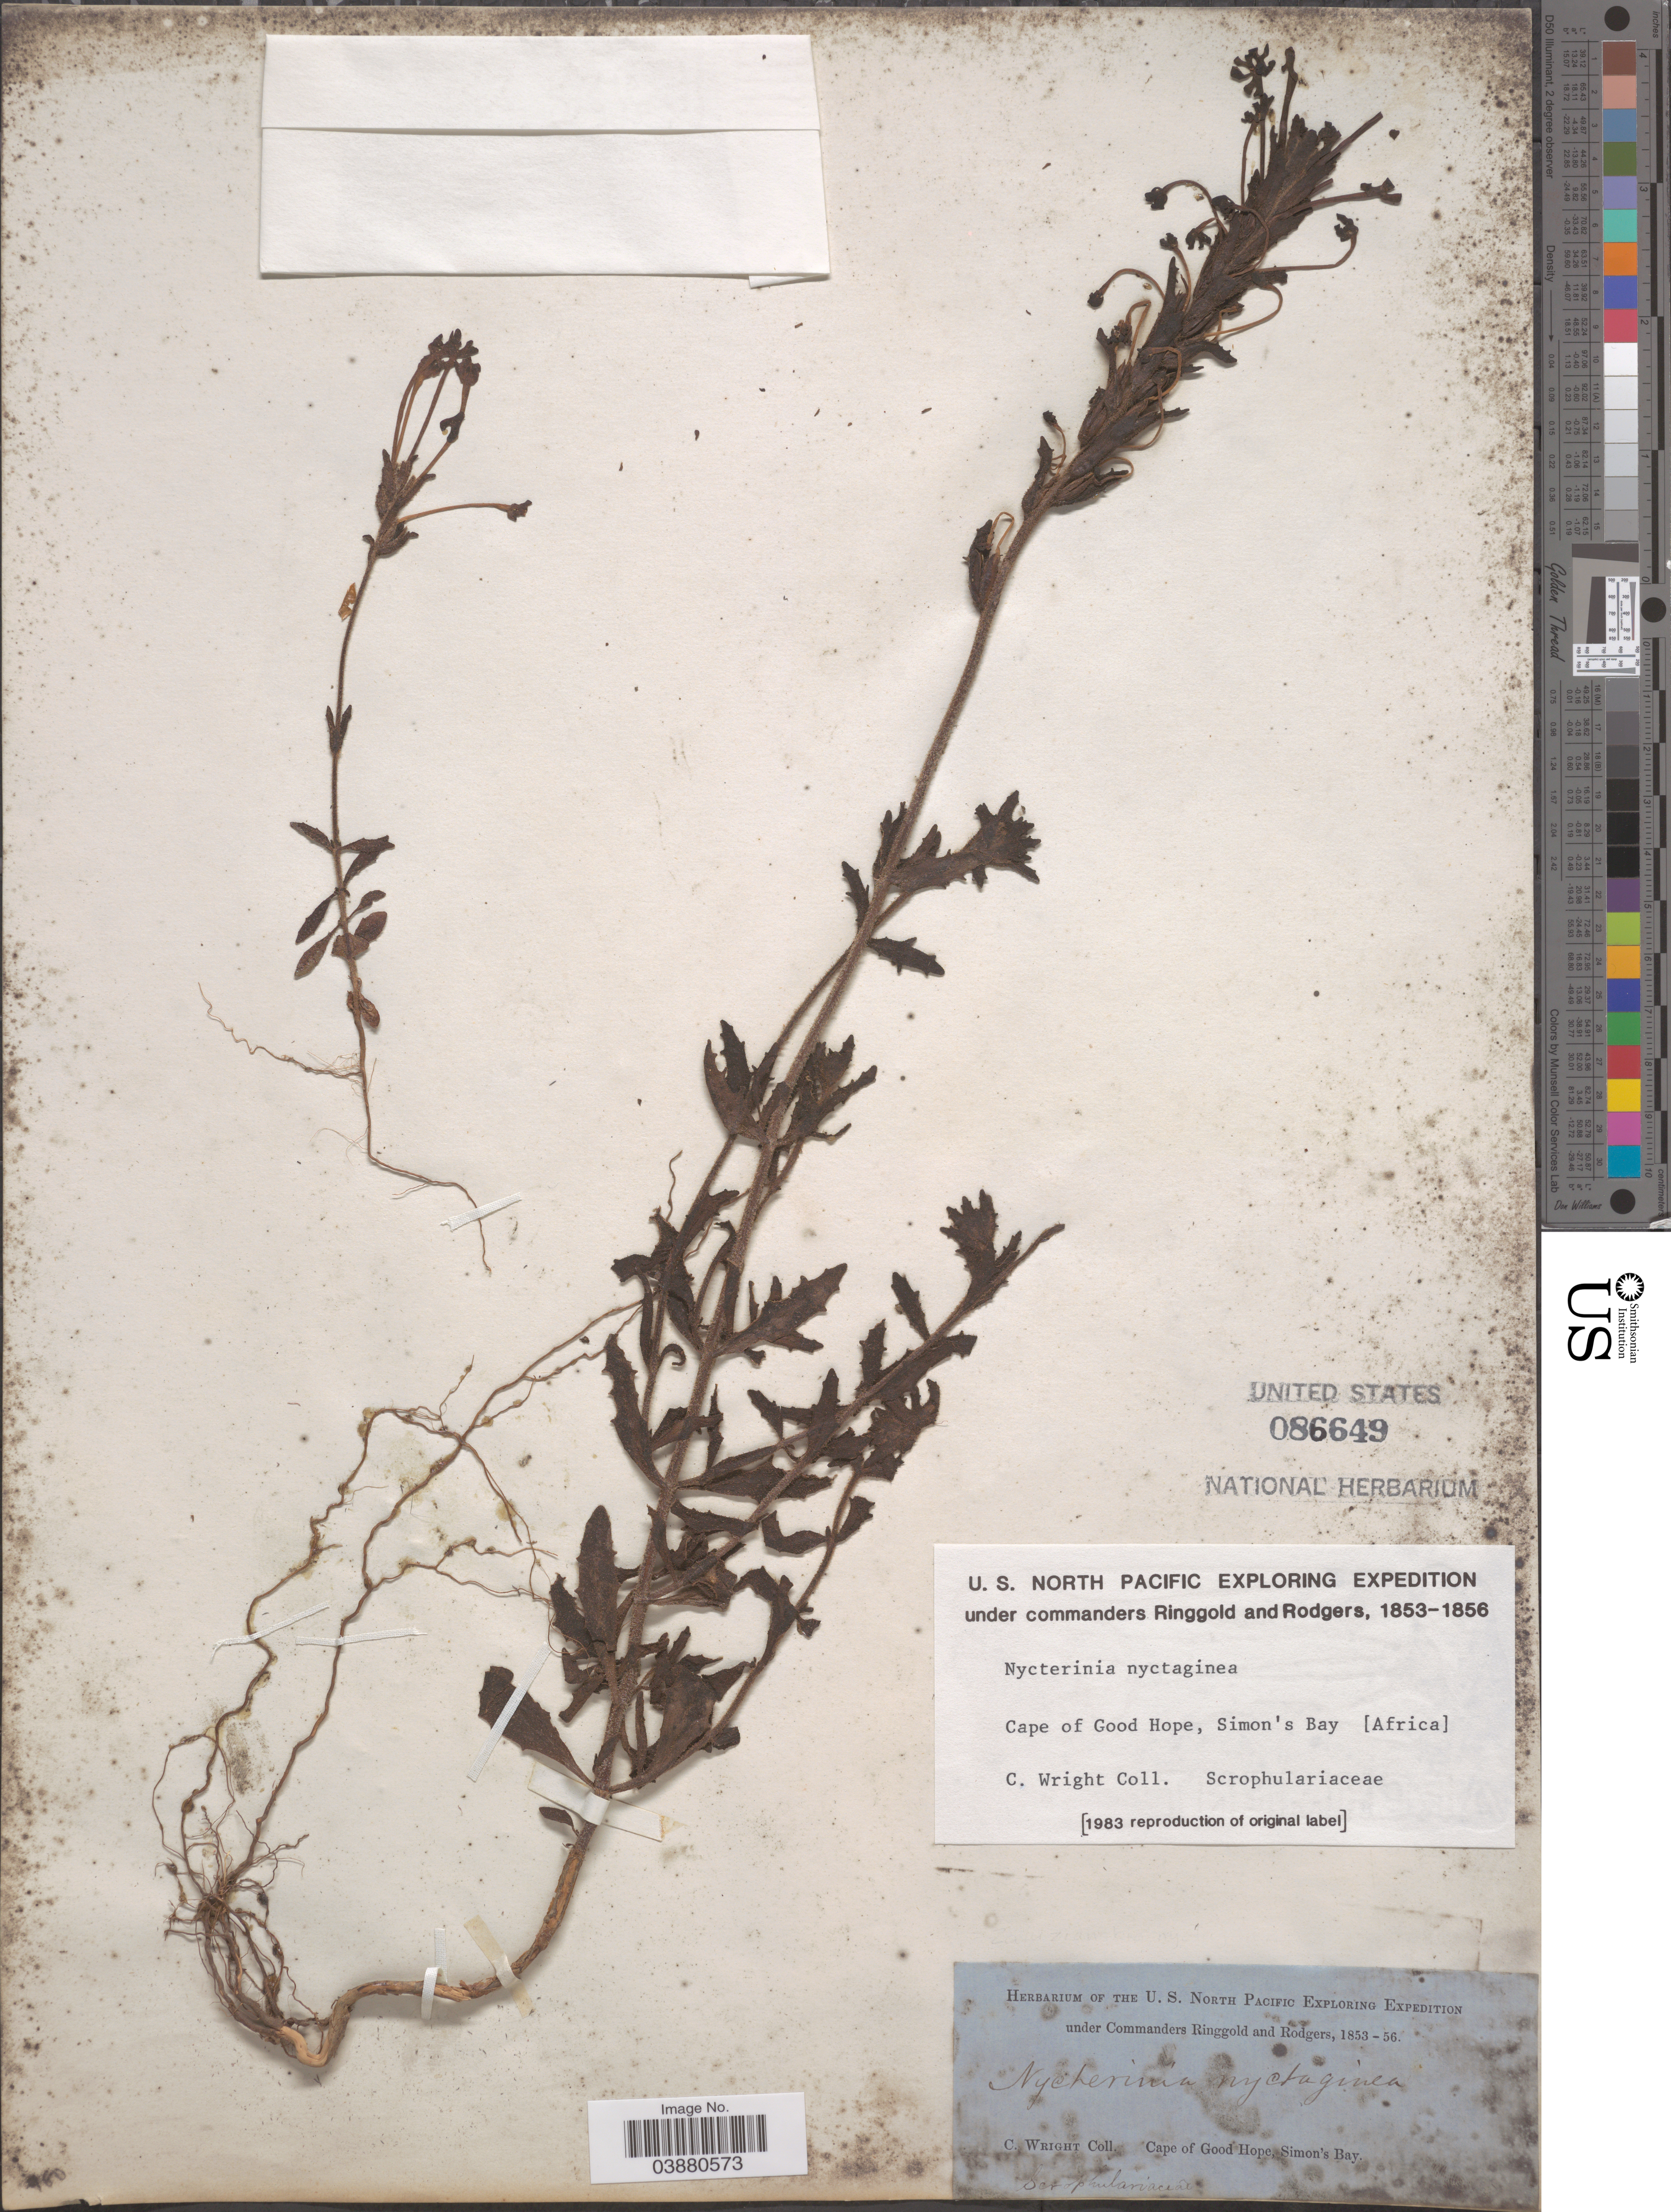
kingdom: Plantae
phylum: Tracheophyta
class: Magnoliopsida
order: Lamiales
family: Scrophulariaceae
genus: Zaluzianskya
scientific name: Zaluzianskya sp.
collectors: C. Wright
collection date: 1853/1856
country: South Africa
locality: Cape of Good Hope, Simon's Bay.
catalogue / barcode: US 86649